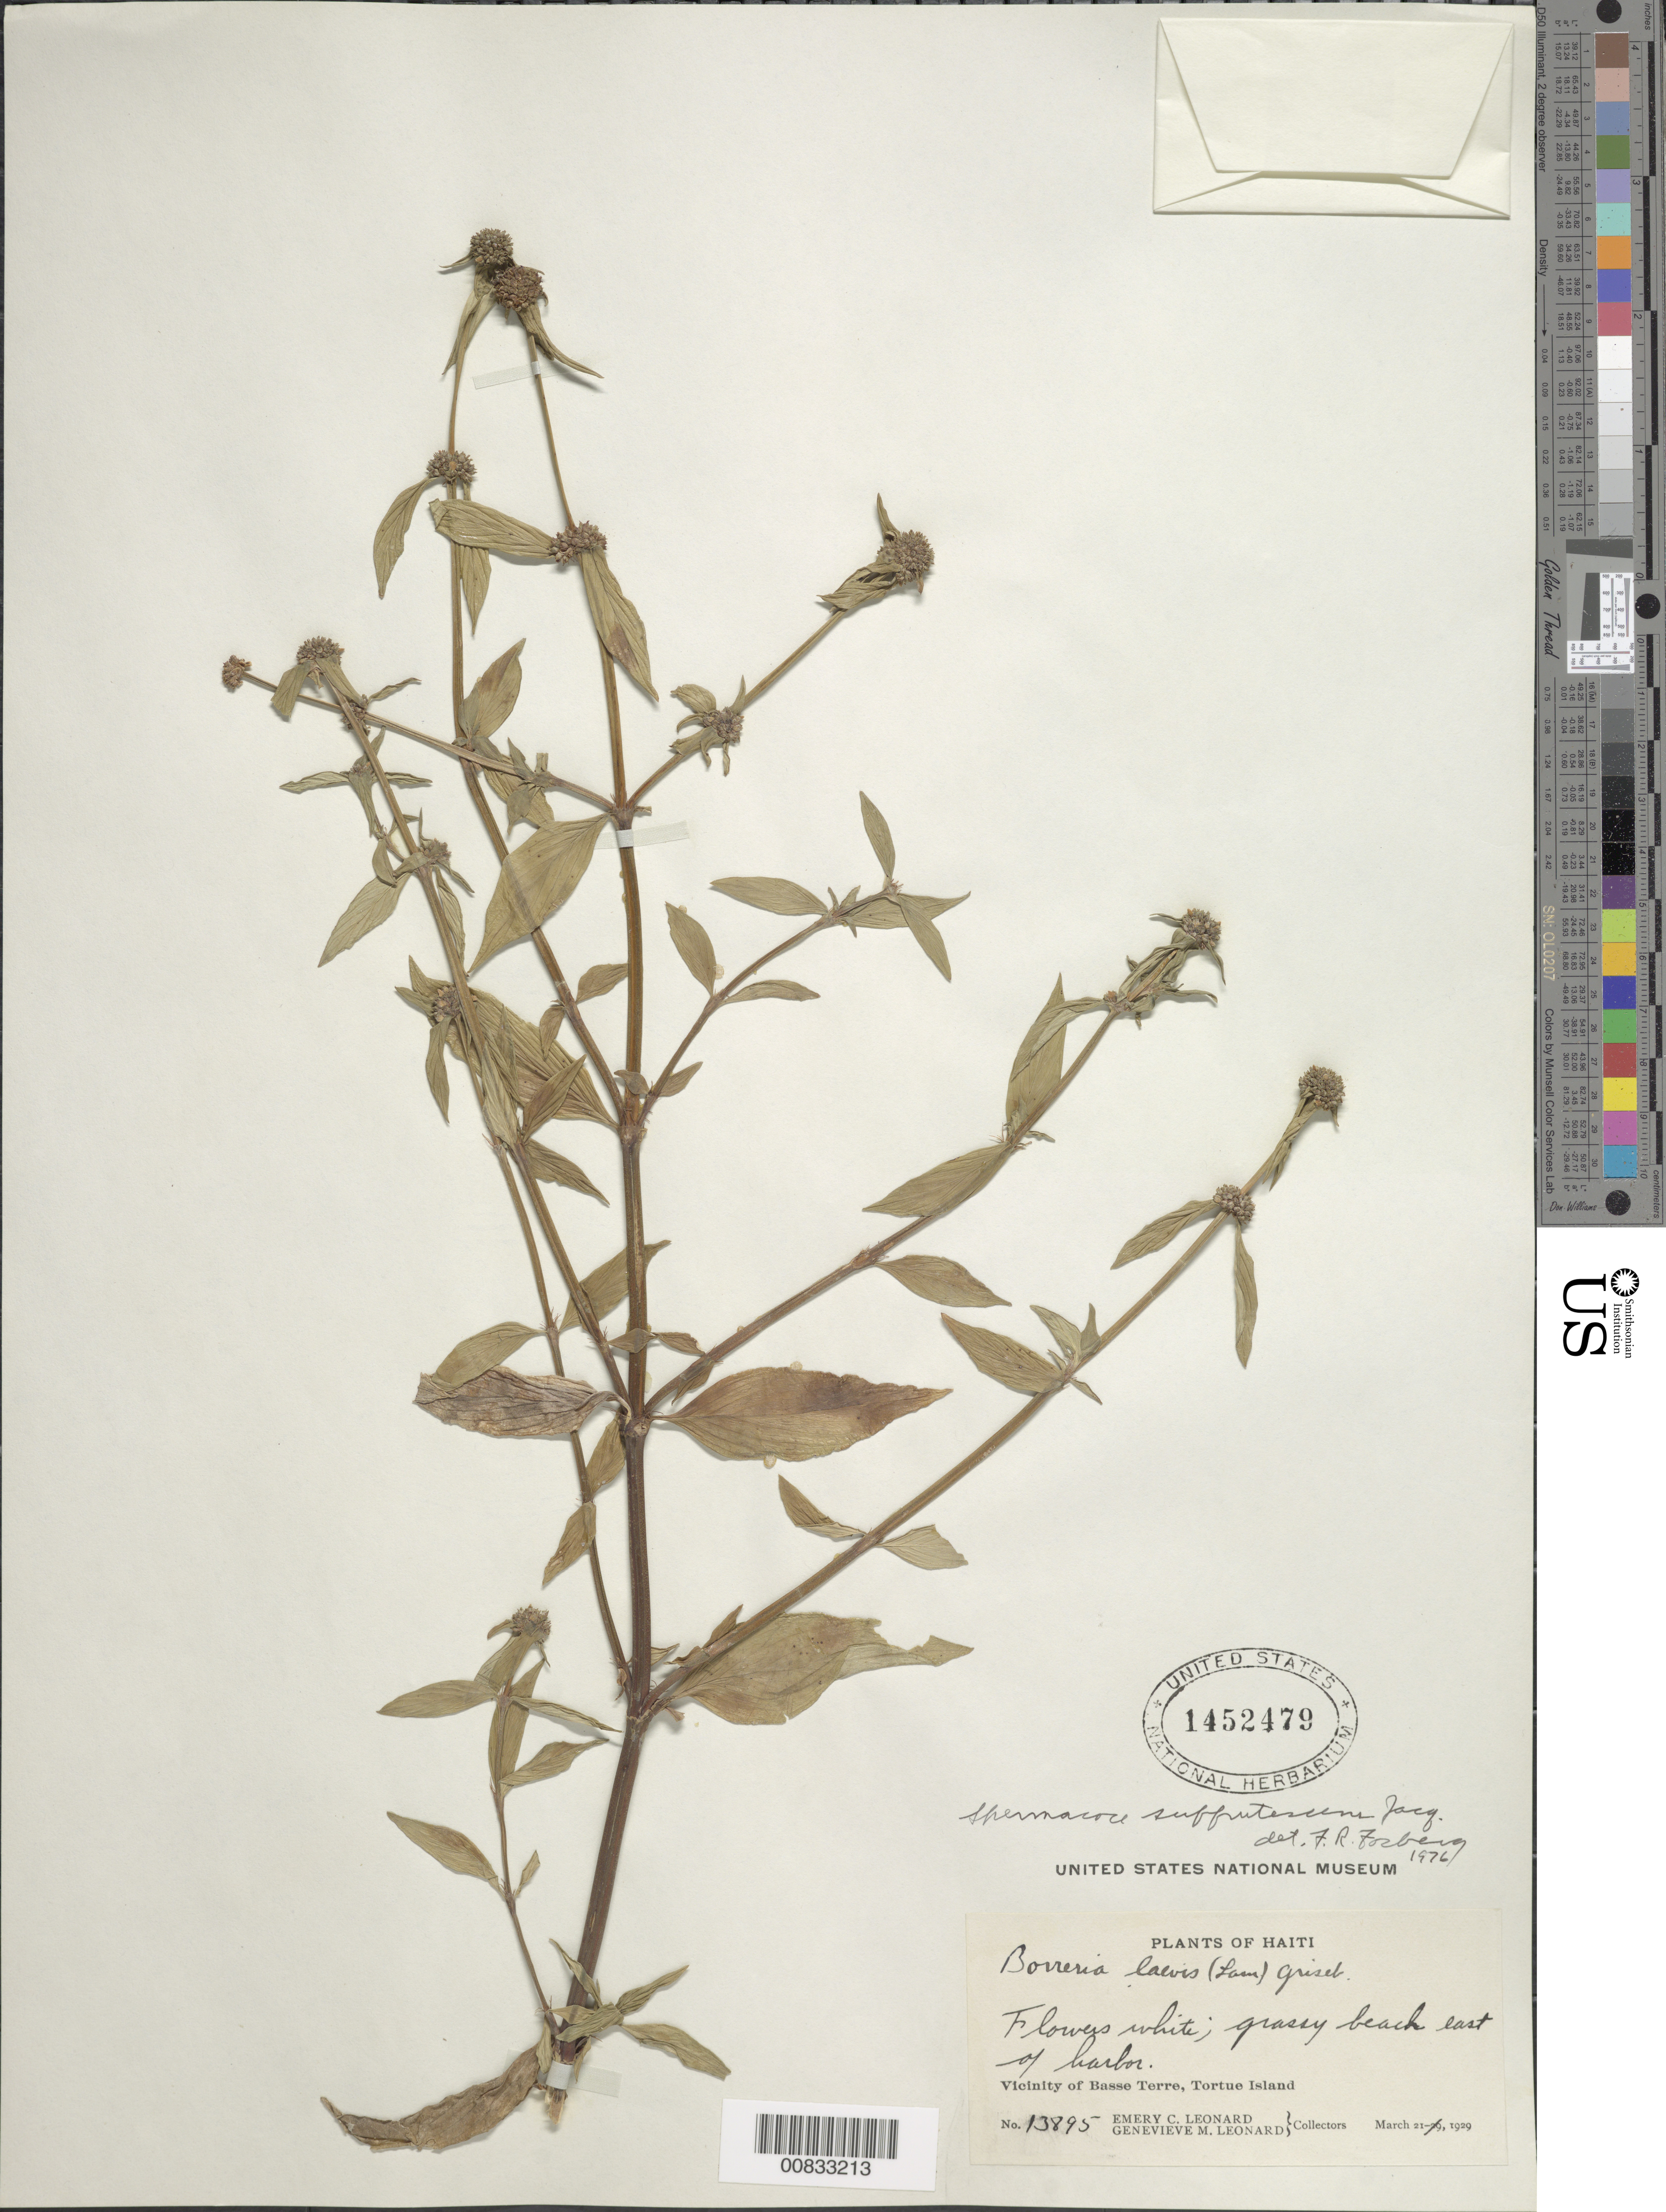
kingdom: Plantae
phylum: Tracheophyta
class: Magnoliopsida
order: Gentianales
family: Rubiaceae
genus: Spermacoce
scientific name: Spermacoce remota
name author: Lam.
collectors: E. C. Leonard & G. M. Leonard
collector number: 13895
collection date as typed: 21 Mar 1929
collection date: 1929-03-21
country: Haiti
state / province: Nord-Ouest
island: Île de la Tortue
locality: Vicinity of Basse Terre, E of harbor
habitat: Grassy beach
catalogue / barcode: US 1452479